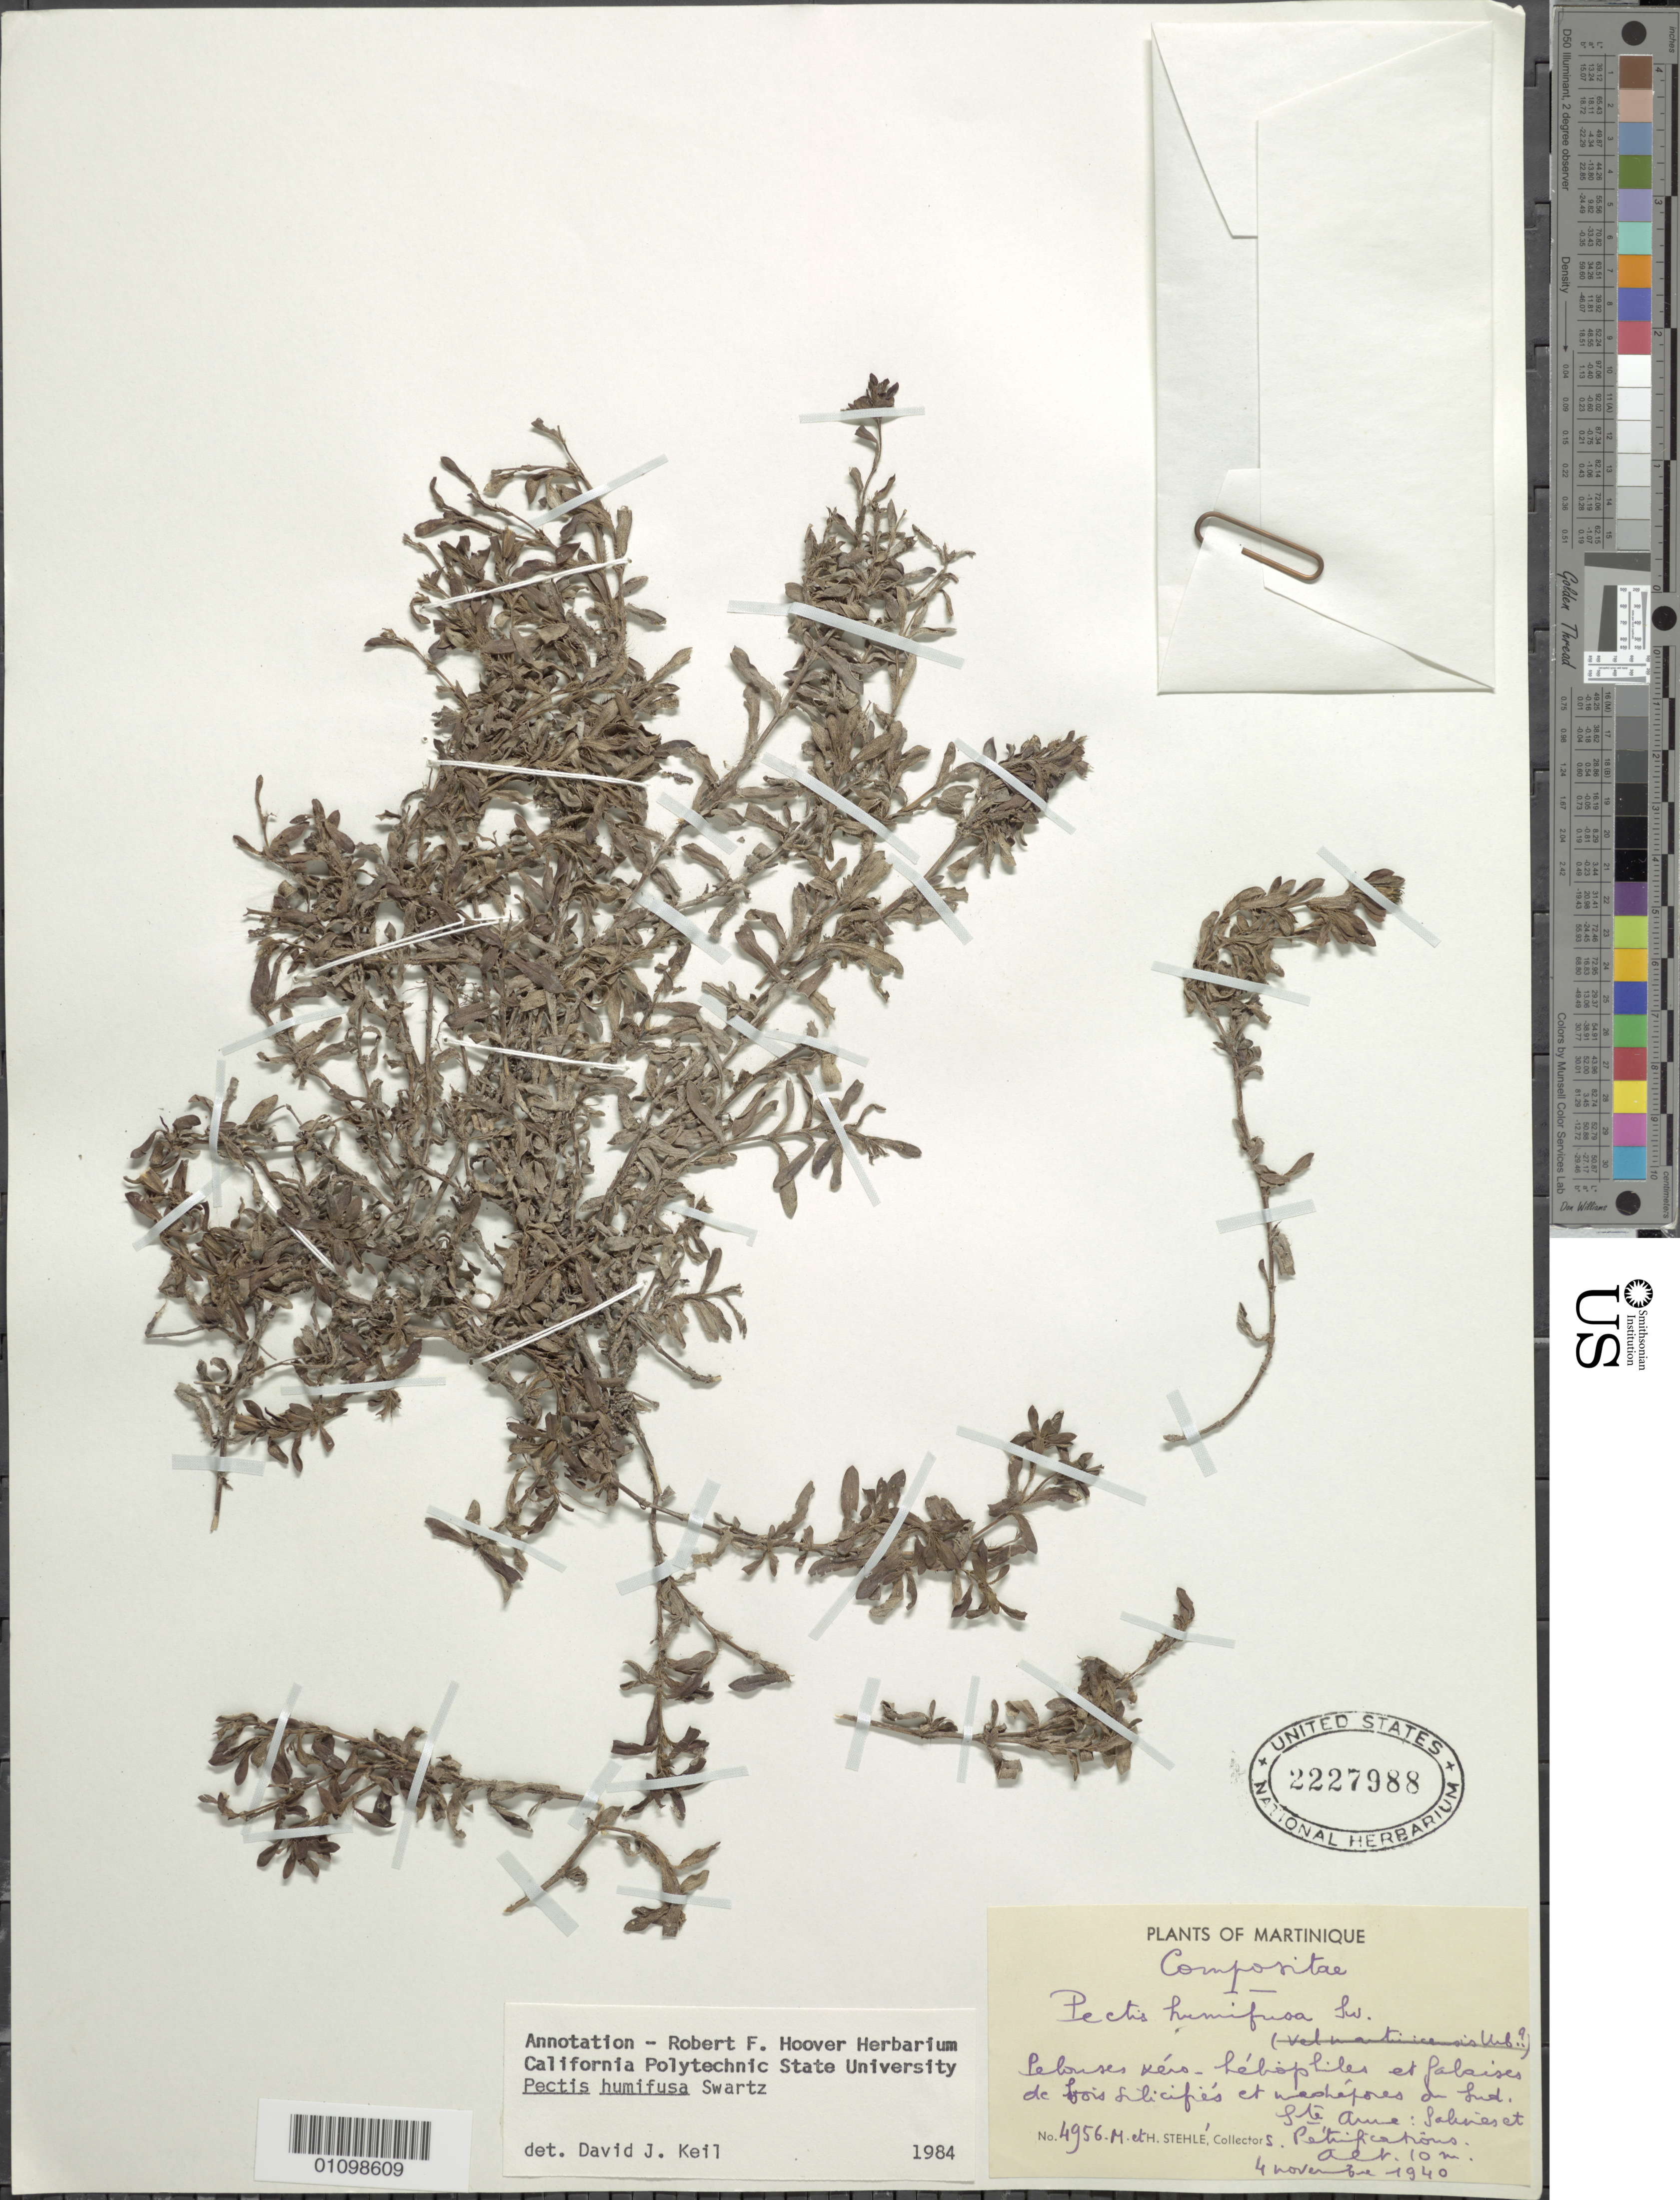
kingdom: Plantae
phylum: Tracheophyta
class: Magnoliopsida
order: Asterales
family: Asteraceae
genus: Pectis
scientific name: Pectis humifusa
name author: Sw.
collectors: M. Stehlé & H. Stehlé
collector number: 4956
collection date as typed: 04 Nov 1940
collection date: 1940-11-04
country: Martinique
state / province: Le Marin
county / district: Sainte-Anne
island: Martinique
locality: Pelonses vers habiophiles et Palaises de Lois silicifies et washefores du lut. Palieset Petrifications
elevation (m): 10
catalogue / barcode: US 2227988